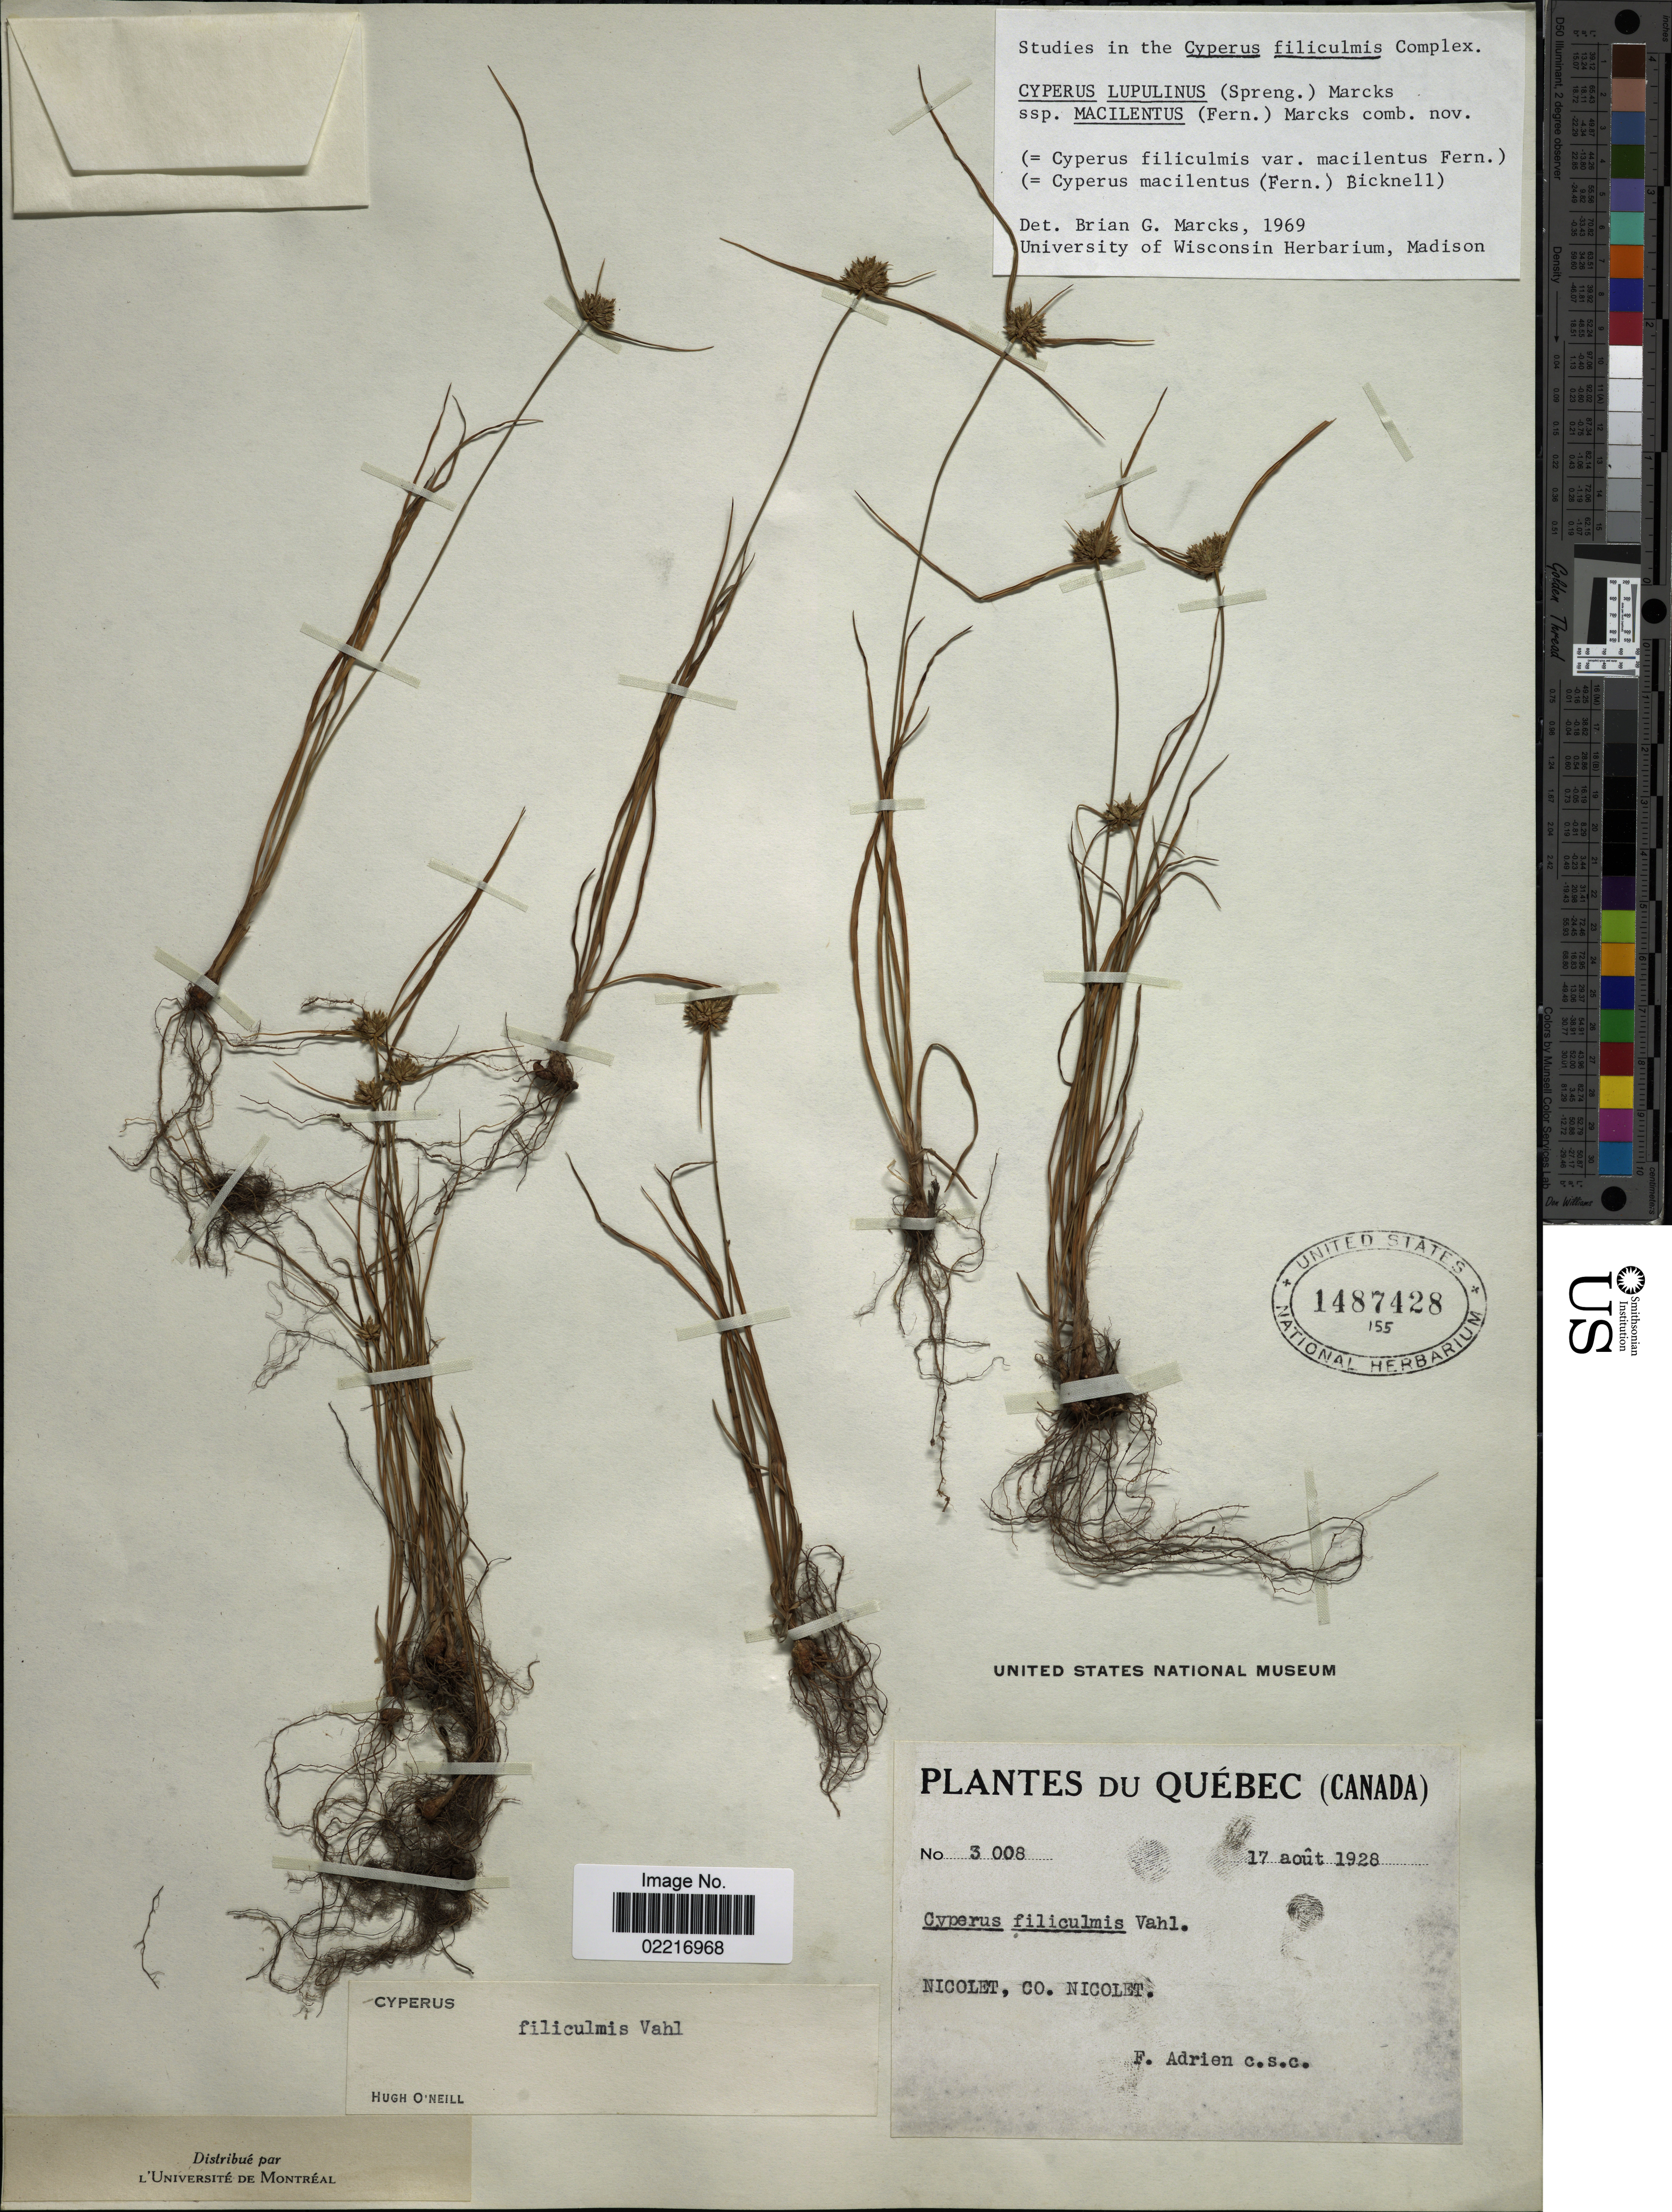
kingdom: Plantae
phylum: Tracheophyta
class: Liliopsida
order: Poales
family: Cyperaceae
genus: Cyperus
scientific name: Cyperus lupulinus subsp. macilentus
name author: (Fernald) Marcks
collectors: F. Adrien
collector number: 3008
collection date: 1928-08-17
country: Canada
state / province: Quebec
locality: Nicolet, Co. Nicolet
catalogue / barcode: US 1487428